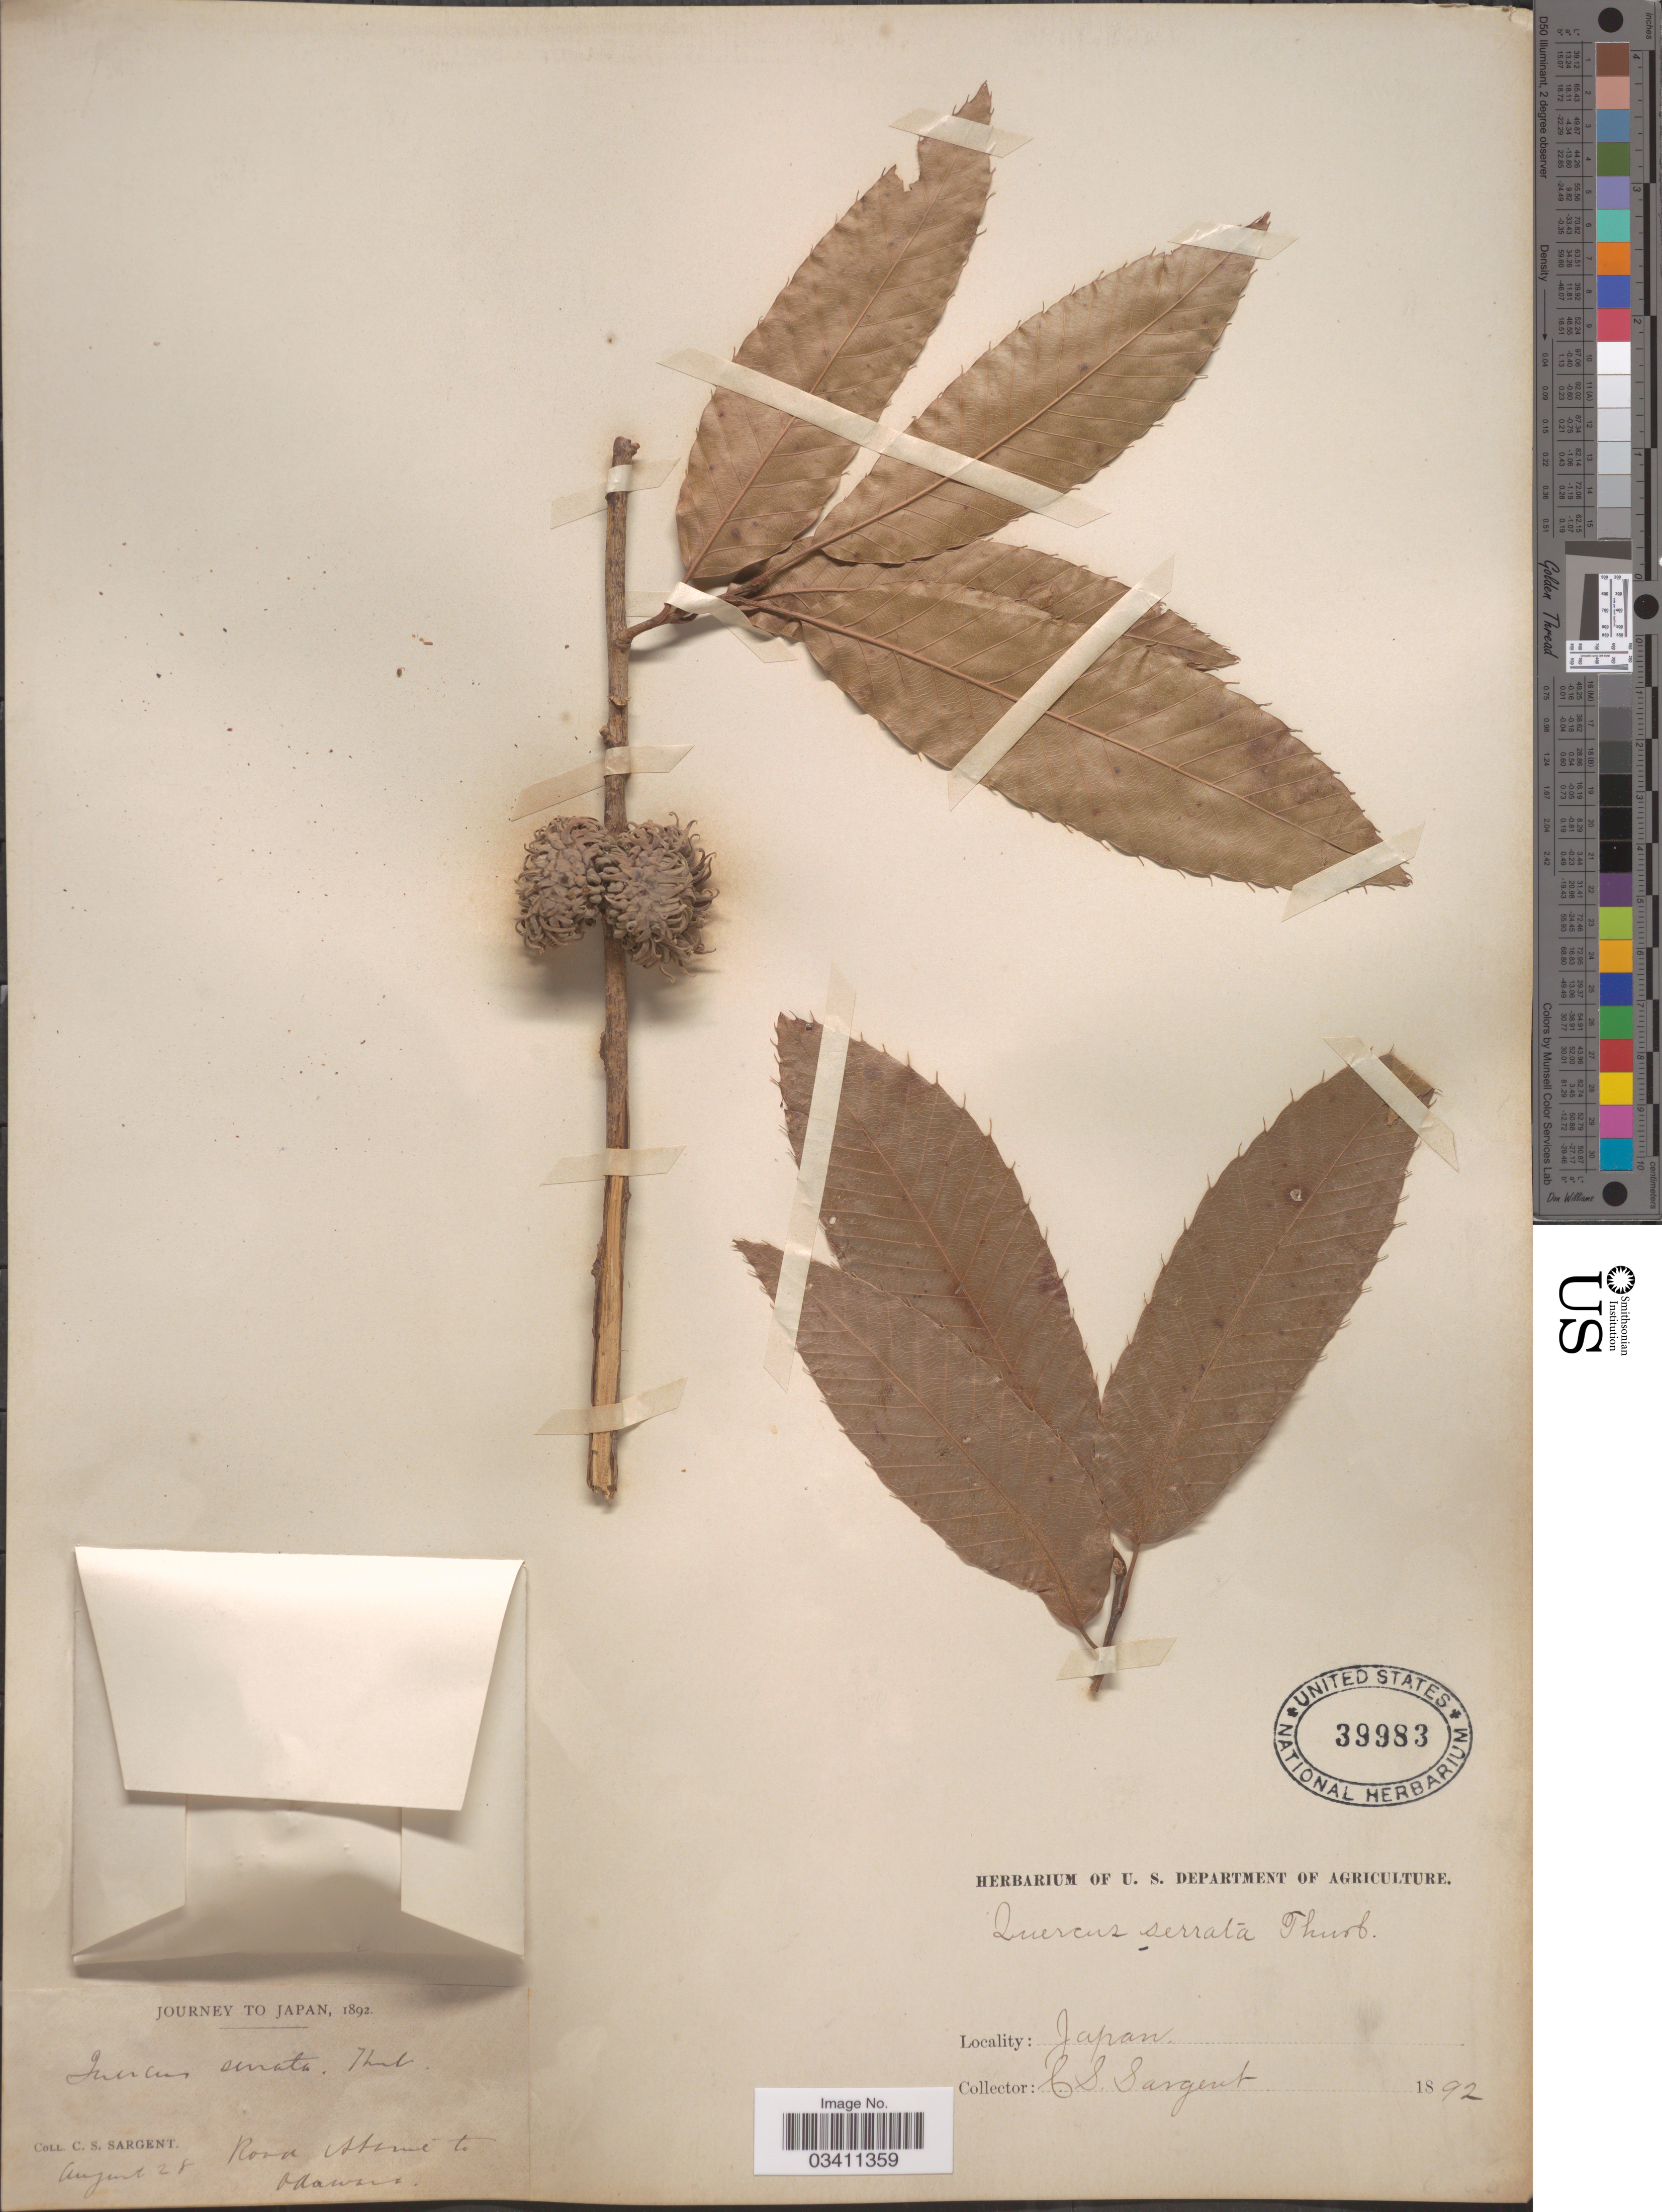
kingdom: Plantae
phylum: Tracheophyta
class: Magnoliopsida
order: Fagales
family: Fagaceae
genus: Quercus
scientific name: Quercus acutissima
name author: Carruth.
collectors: C. S. Sargent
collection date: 1892-08-28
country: Japan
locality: Road Atami to Odawara.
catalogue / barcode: US 39983